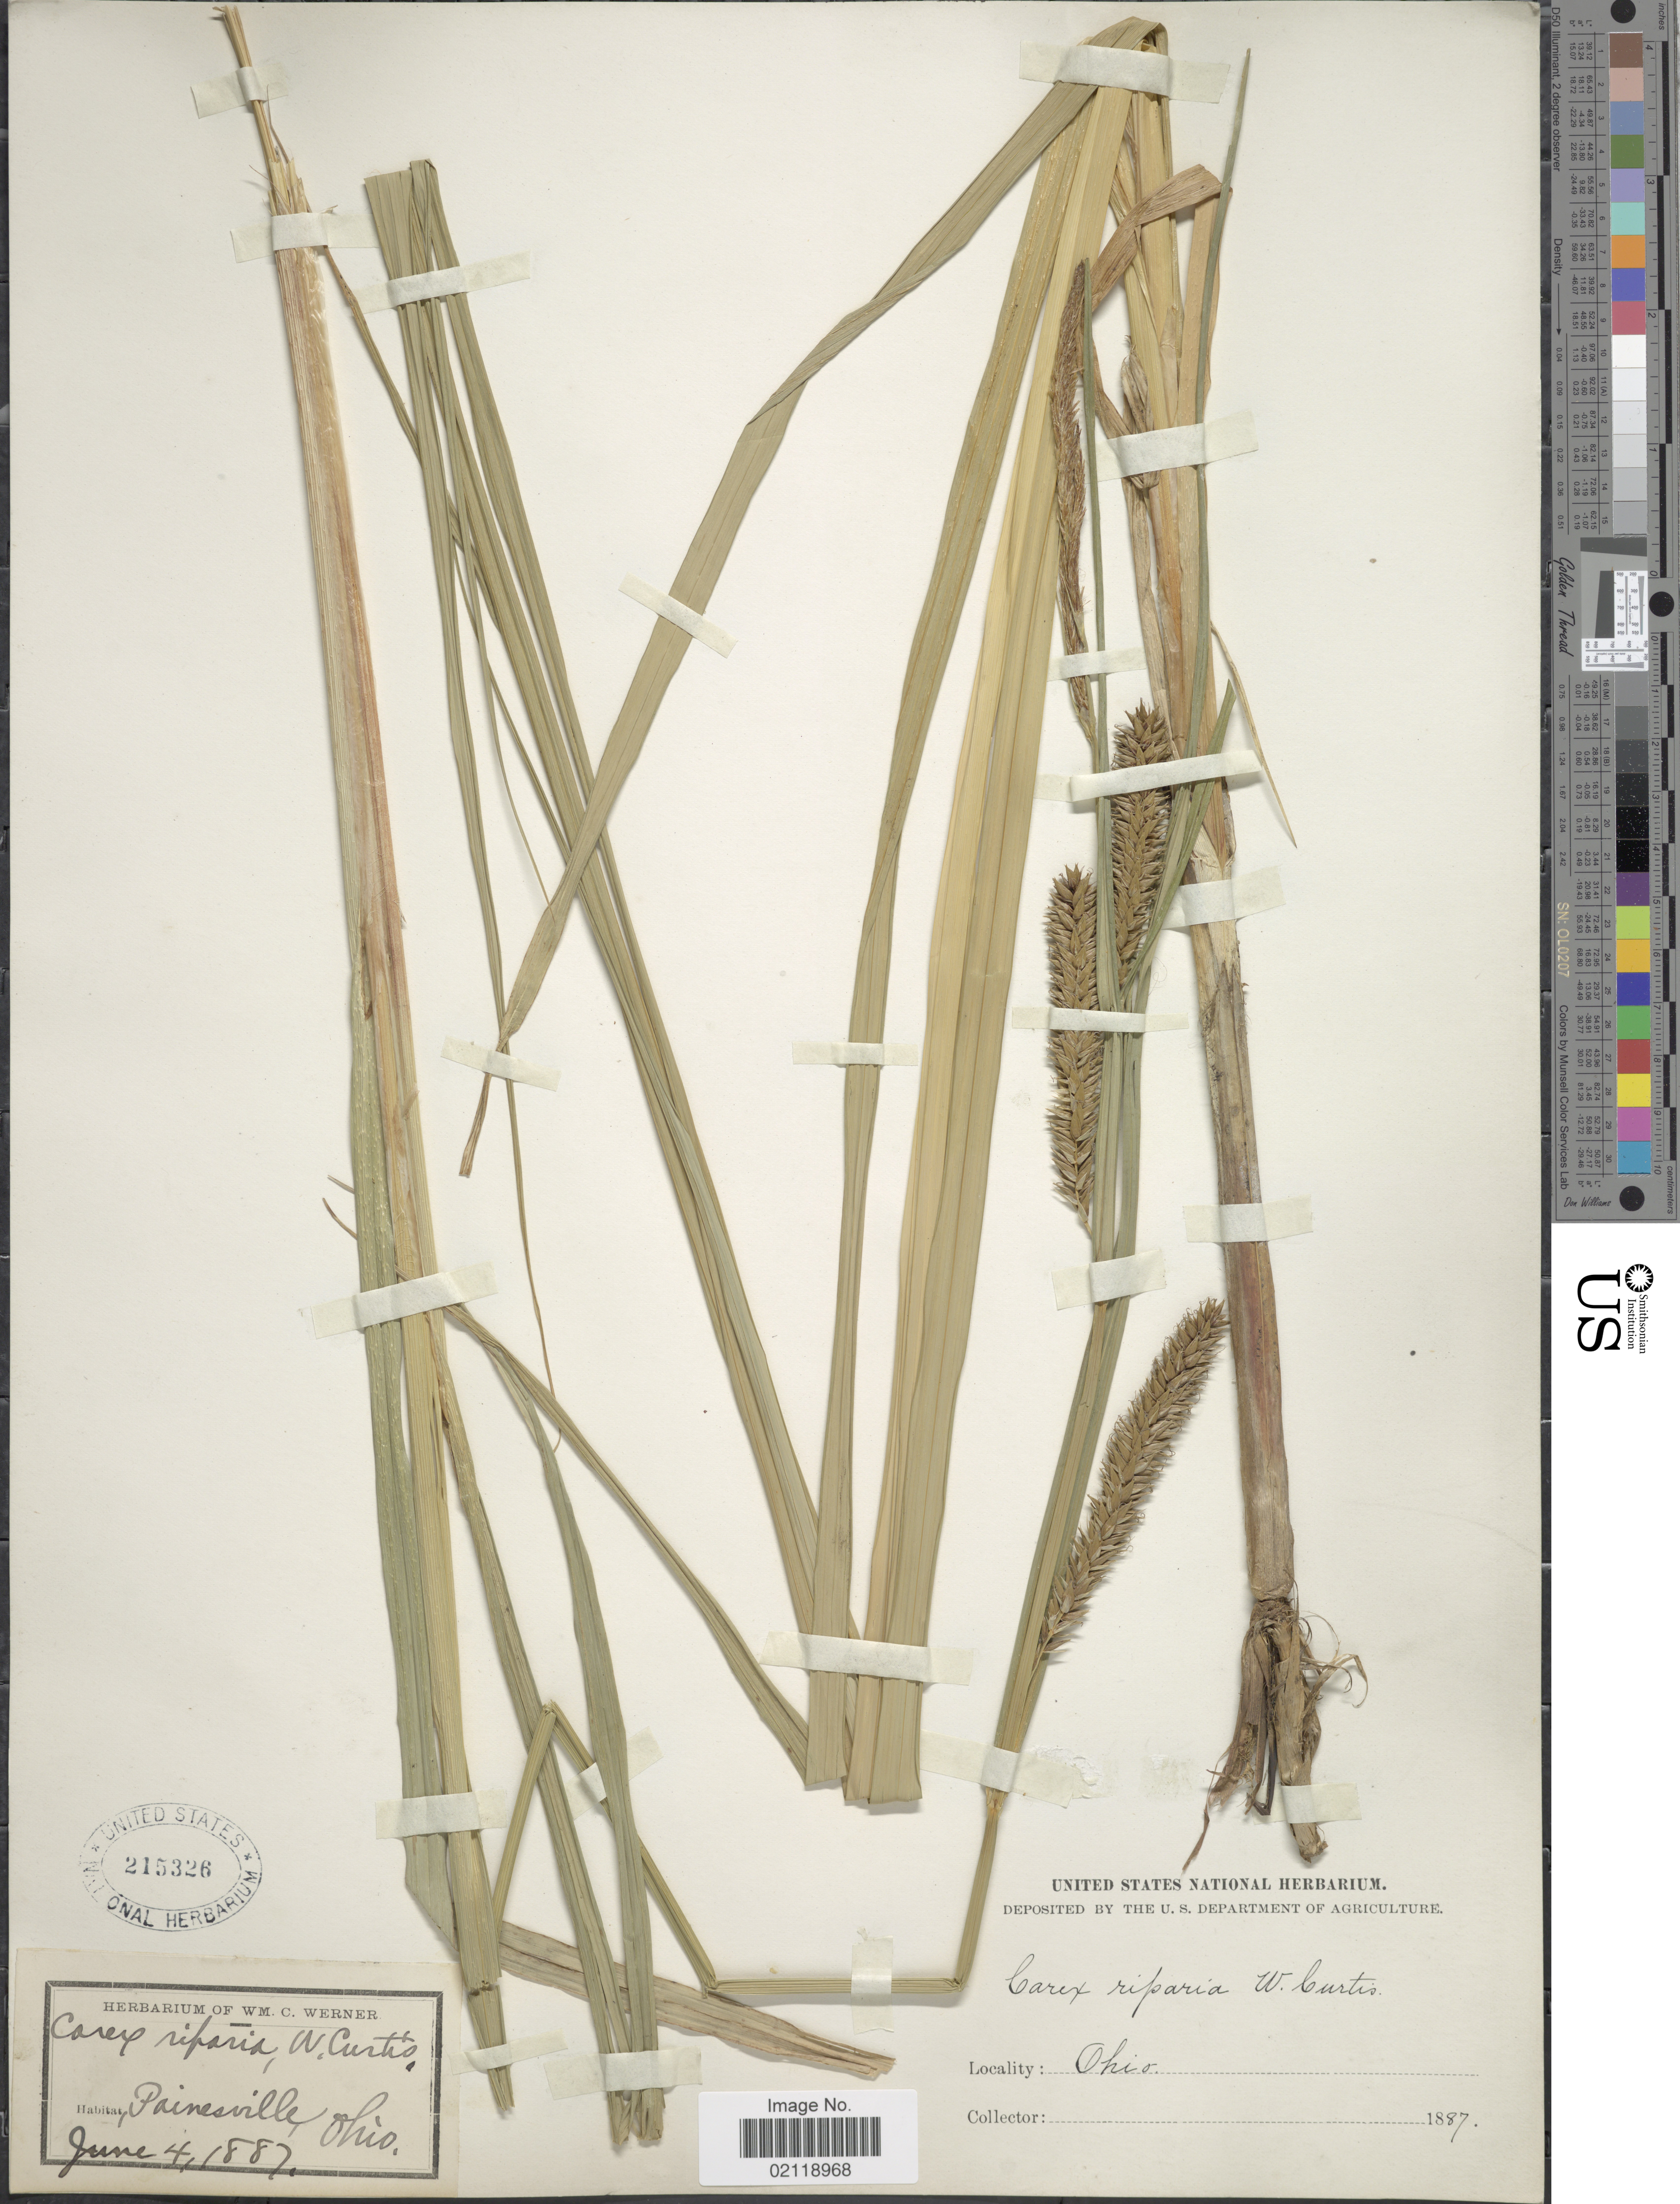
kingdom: Plantae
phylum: Tracheophyta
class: Liliopsida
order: Poales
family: Cyperaceae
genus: Carex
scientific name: Carex lacustris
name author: Willd.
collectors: ex herb. Wm. C. Werner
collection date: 1887-06-04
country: United States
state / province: Ohio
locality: Painesville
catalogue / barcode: US 215326